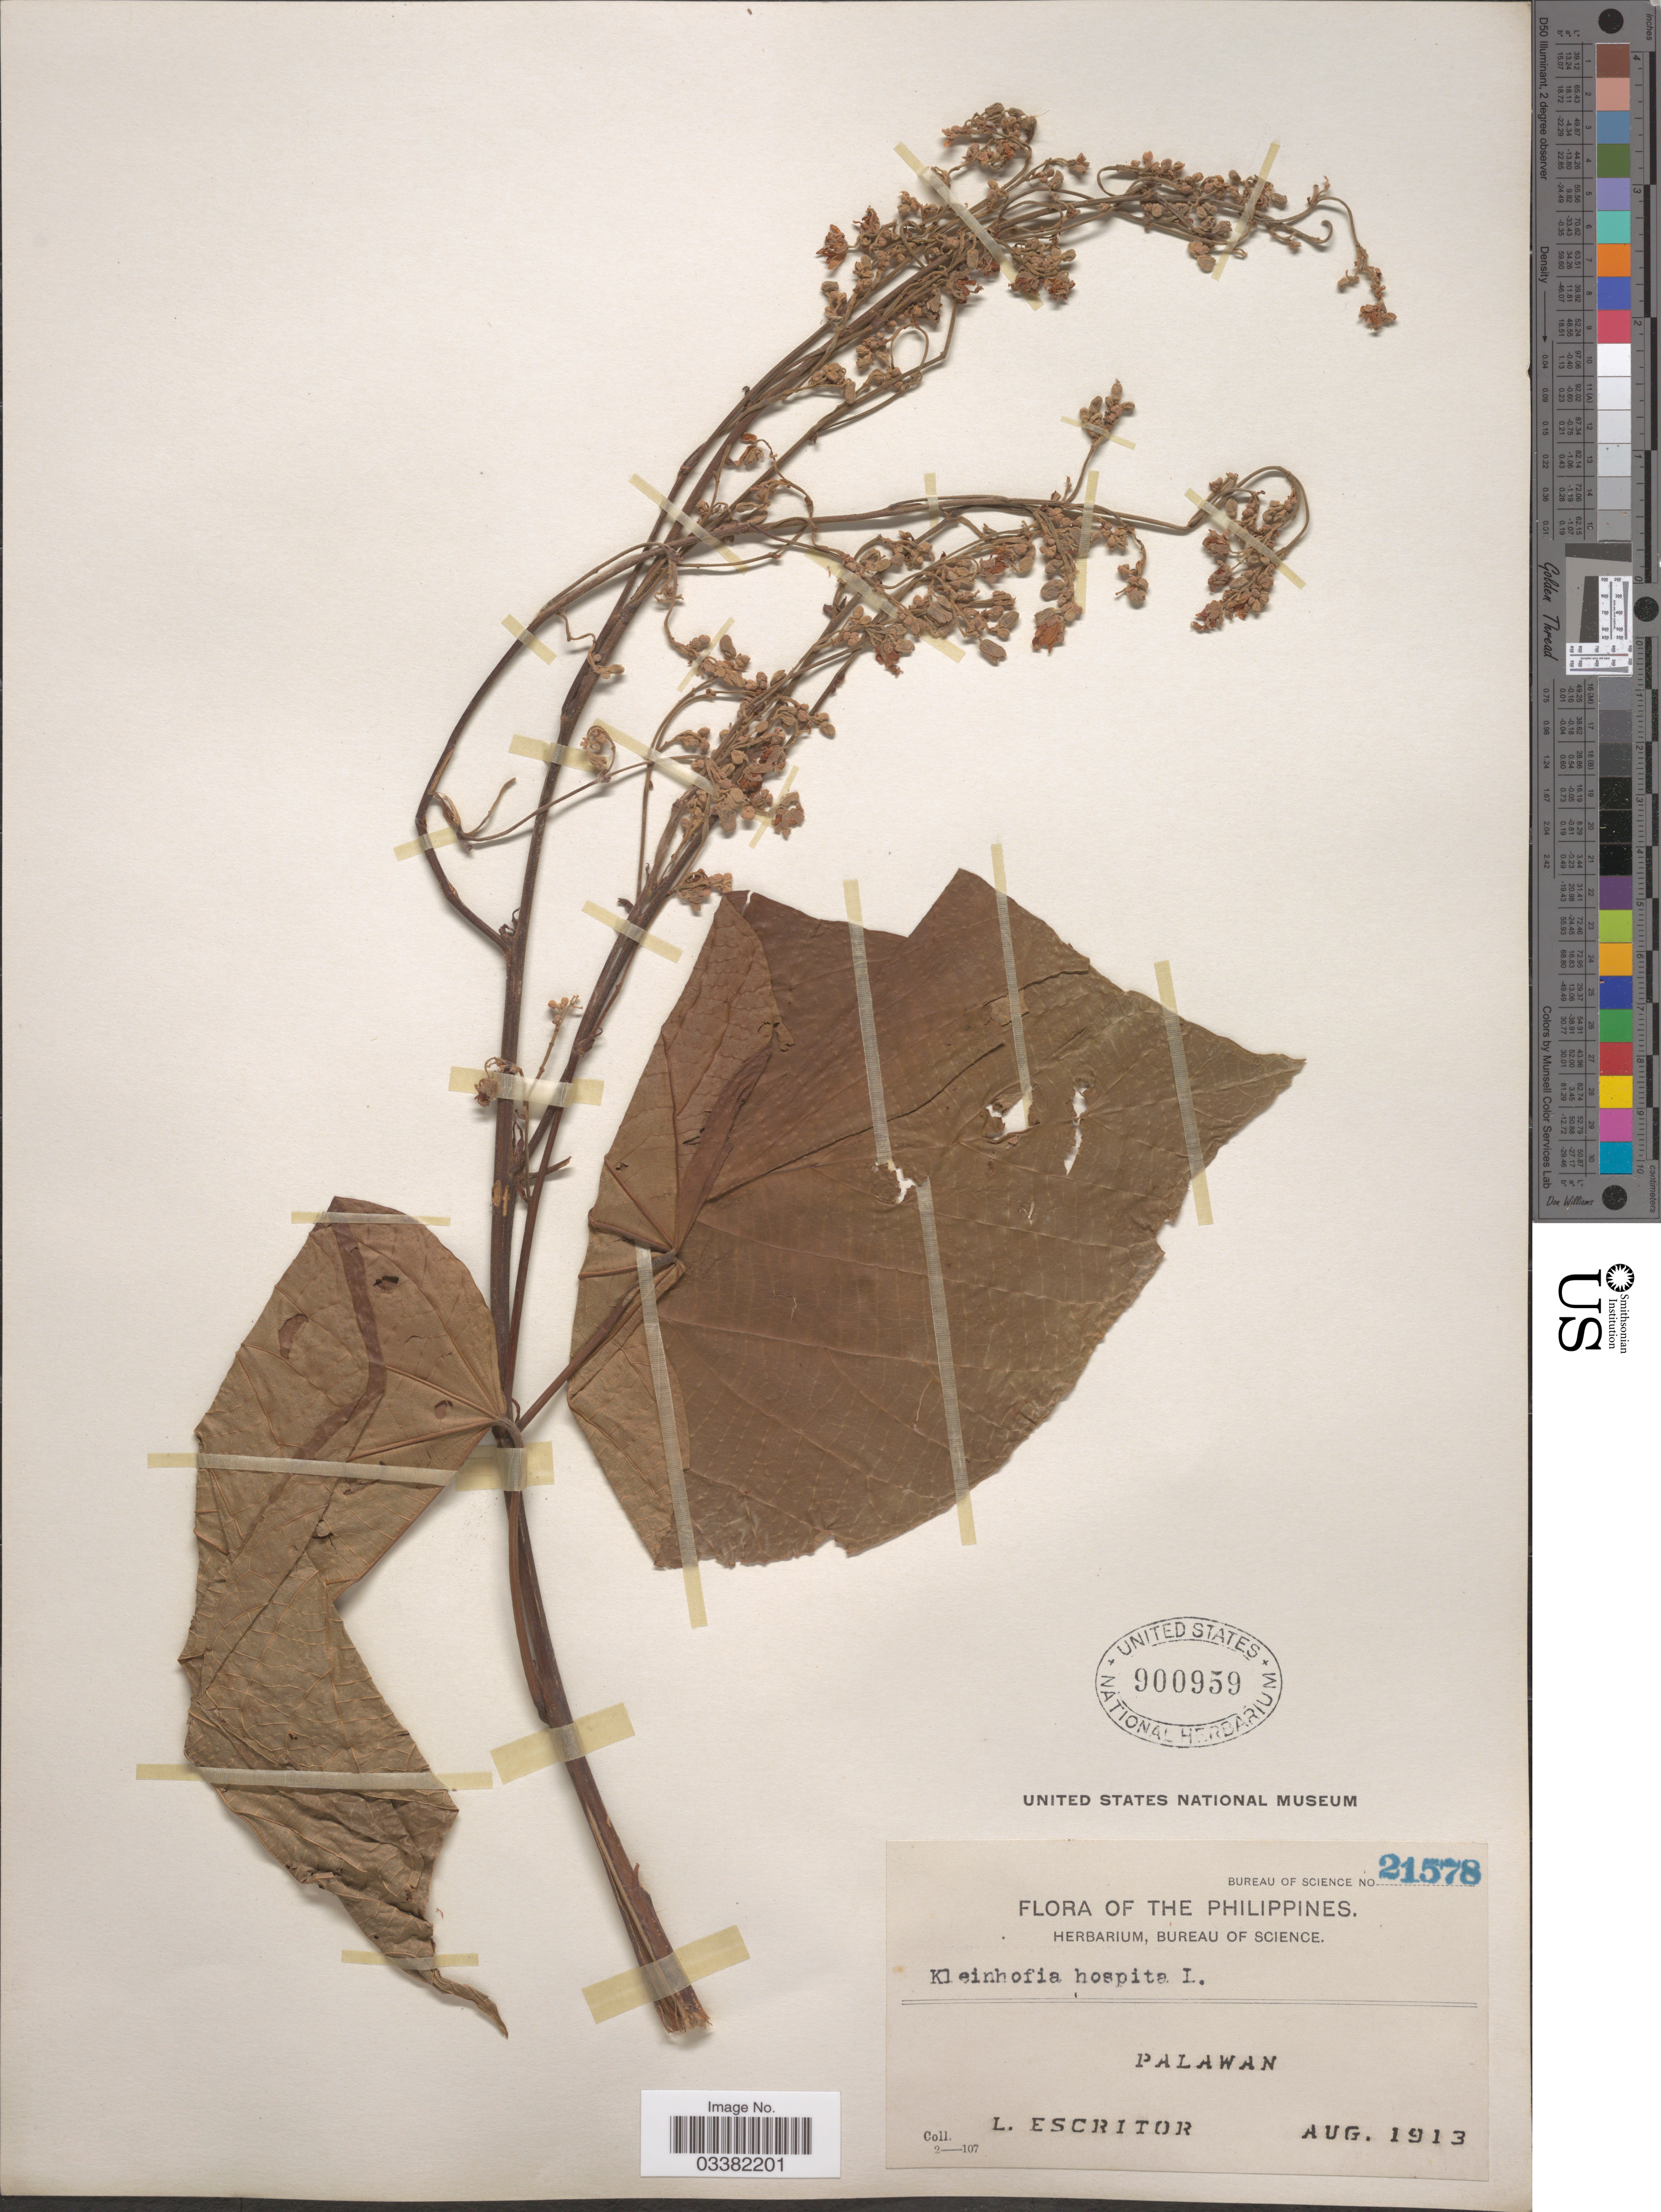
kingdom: Plantae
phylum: Tracheophyta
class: Magnoliopsida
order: Malvales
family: Malvaceae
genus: Kleinhovia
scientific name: Kleinhovia hospita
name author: L.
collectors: L. Escritor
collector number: Bureau of Science 21578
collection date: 1913-08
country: Philippines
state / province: Mimaropa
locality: Palawan.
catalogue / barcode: US 900959